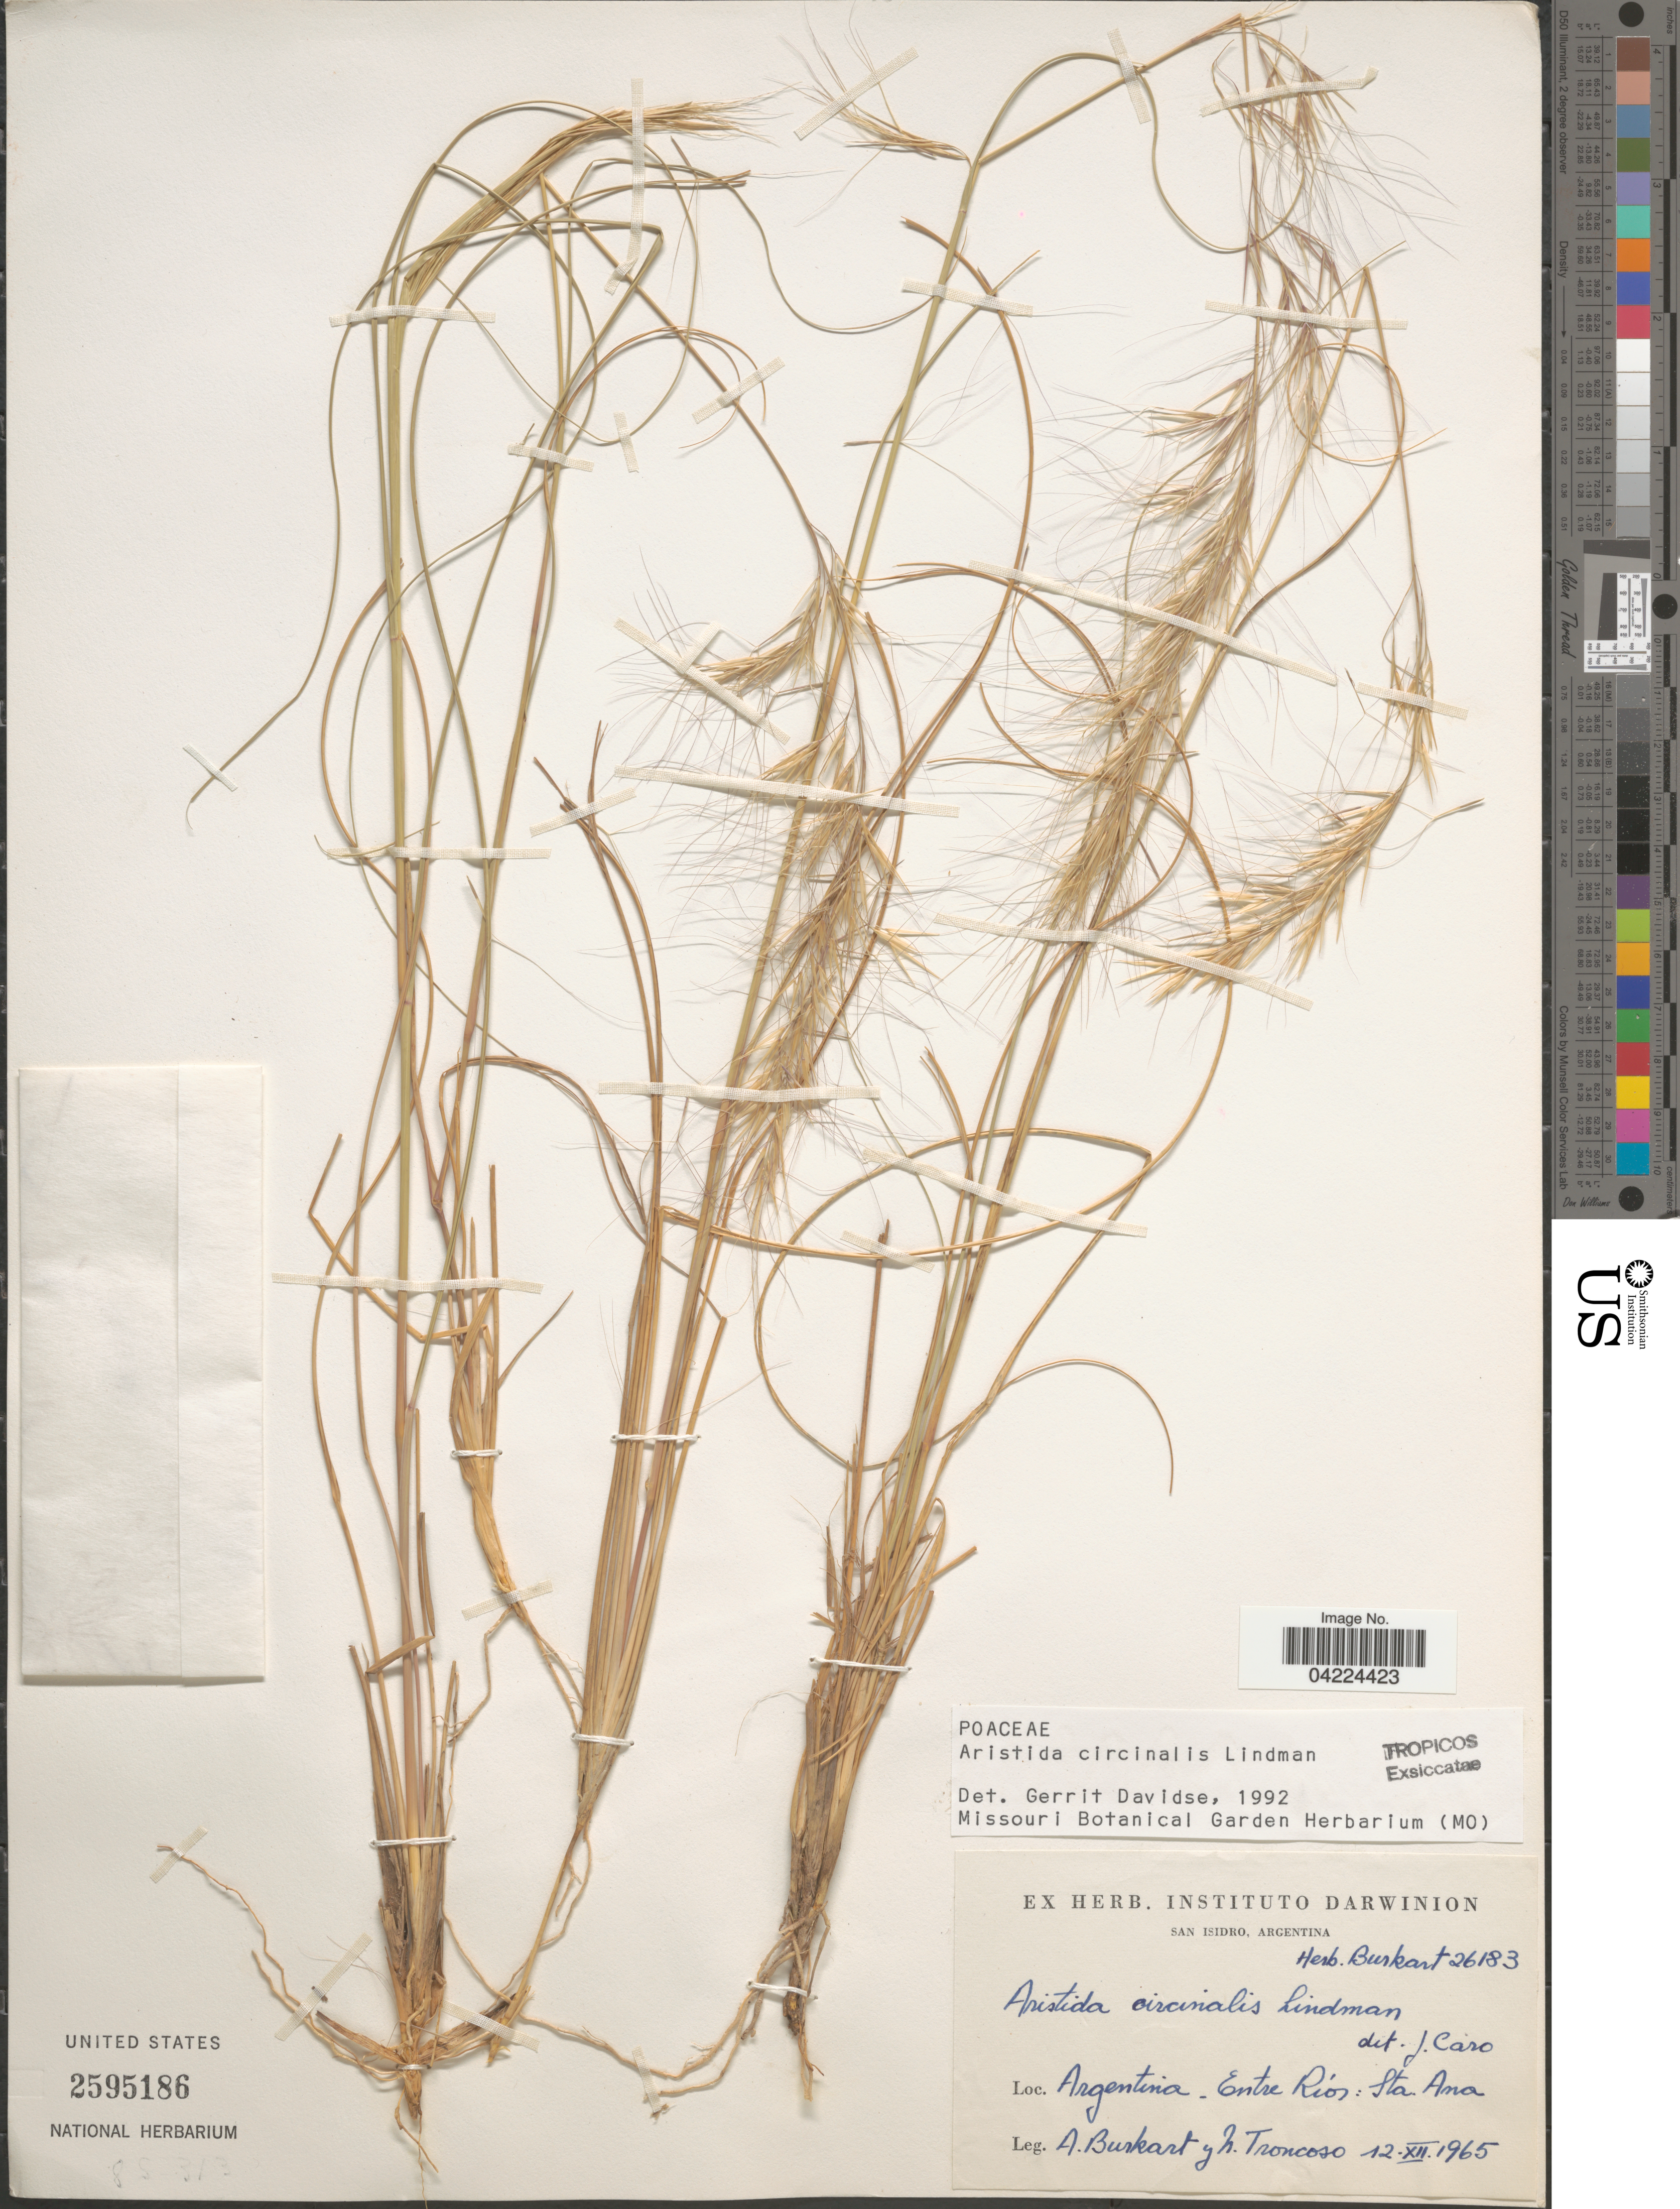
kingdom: Plantae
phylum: Tracheophyta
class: Liliopsida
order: Poales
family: Poaceae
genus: Aristida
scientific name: Aristida circinalis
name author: Lindm.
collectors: A. E. Burkart & N. Troncoso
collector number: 26183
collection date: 1965-12-12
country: Argentina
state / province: Entre Rios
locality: Sta. Ana.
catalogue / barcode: US 2595186